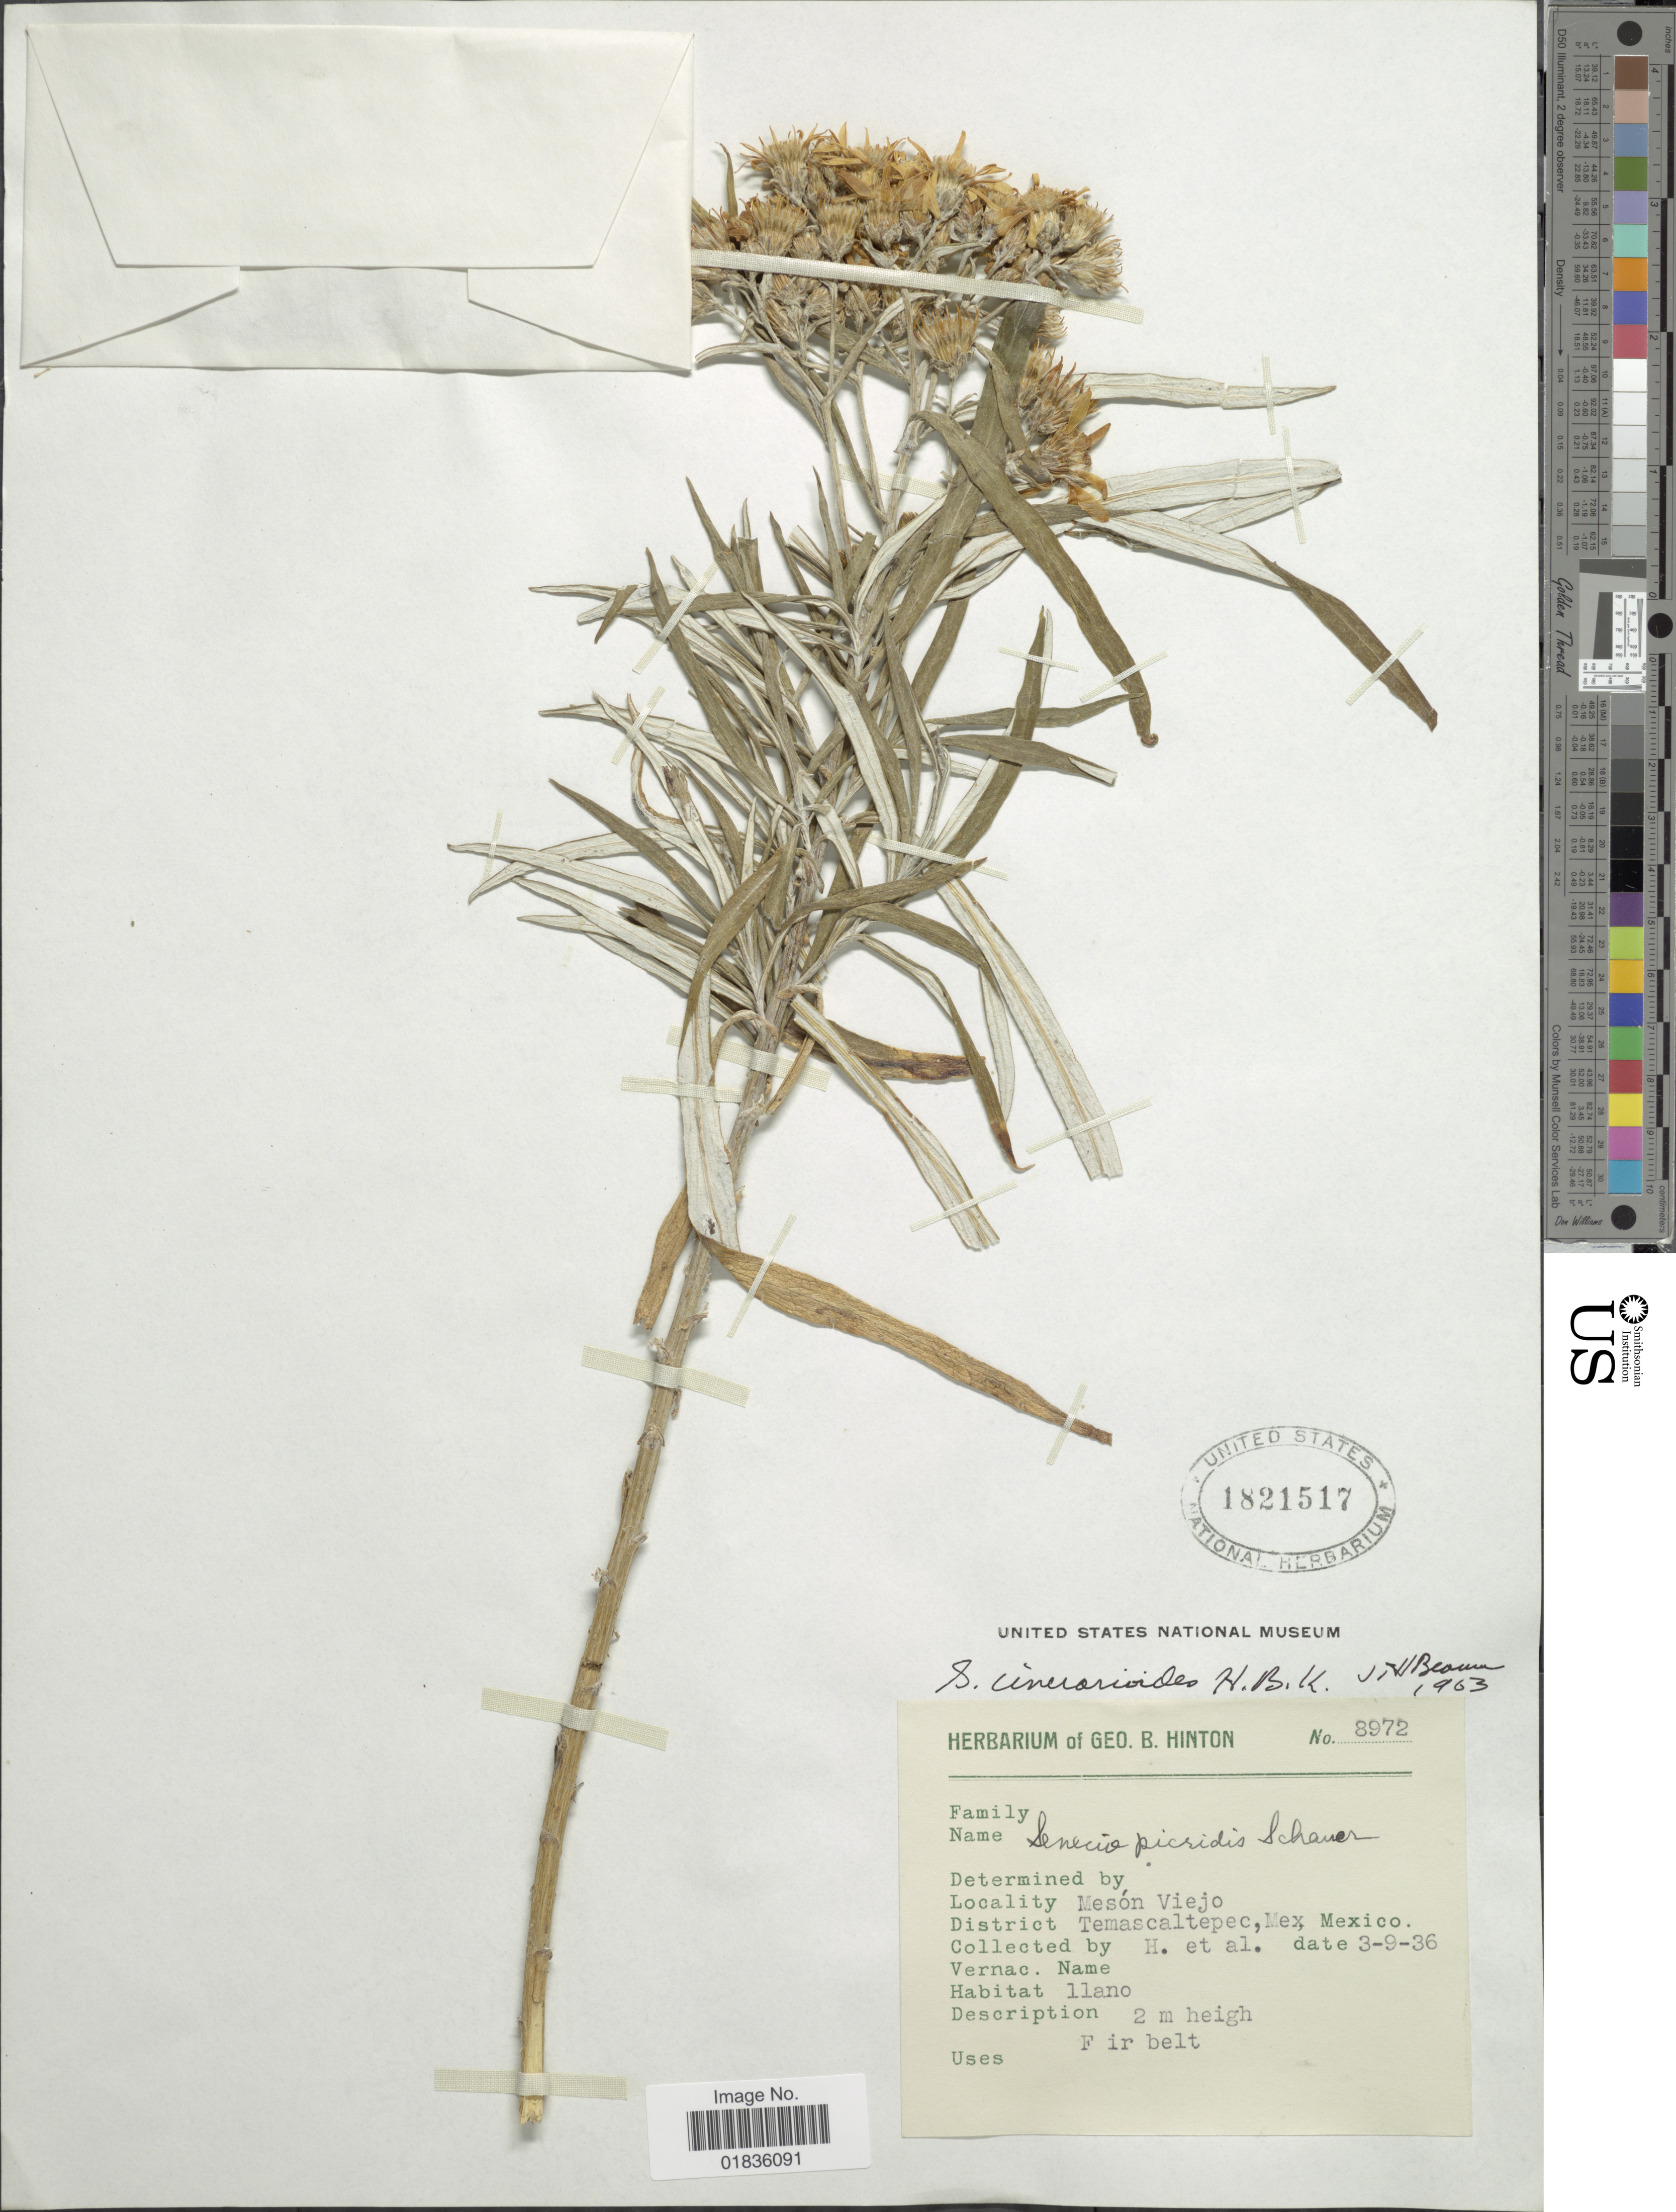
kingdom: Plantae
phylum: Tracheophyta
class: Magnoliopsida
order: Asterales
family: Asteraceae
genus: Senecio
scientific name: Senecio cinerarioides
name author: Kunth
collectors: G. B. Hinton & et al.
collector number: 8972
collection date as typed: Transcribed d/m/y: 9/3/36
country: Mexico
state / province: México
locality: Meson Viejo, District Temascaltepec, Mex.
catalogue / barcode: US 1821517